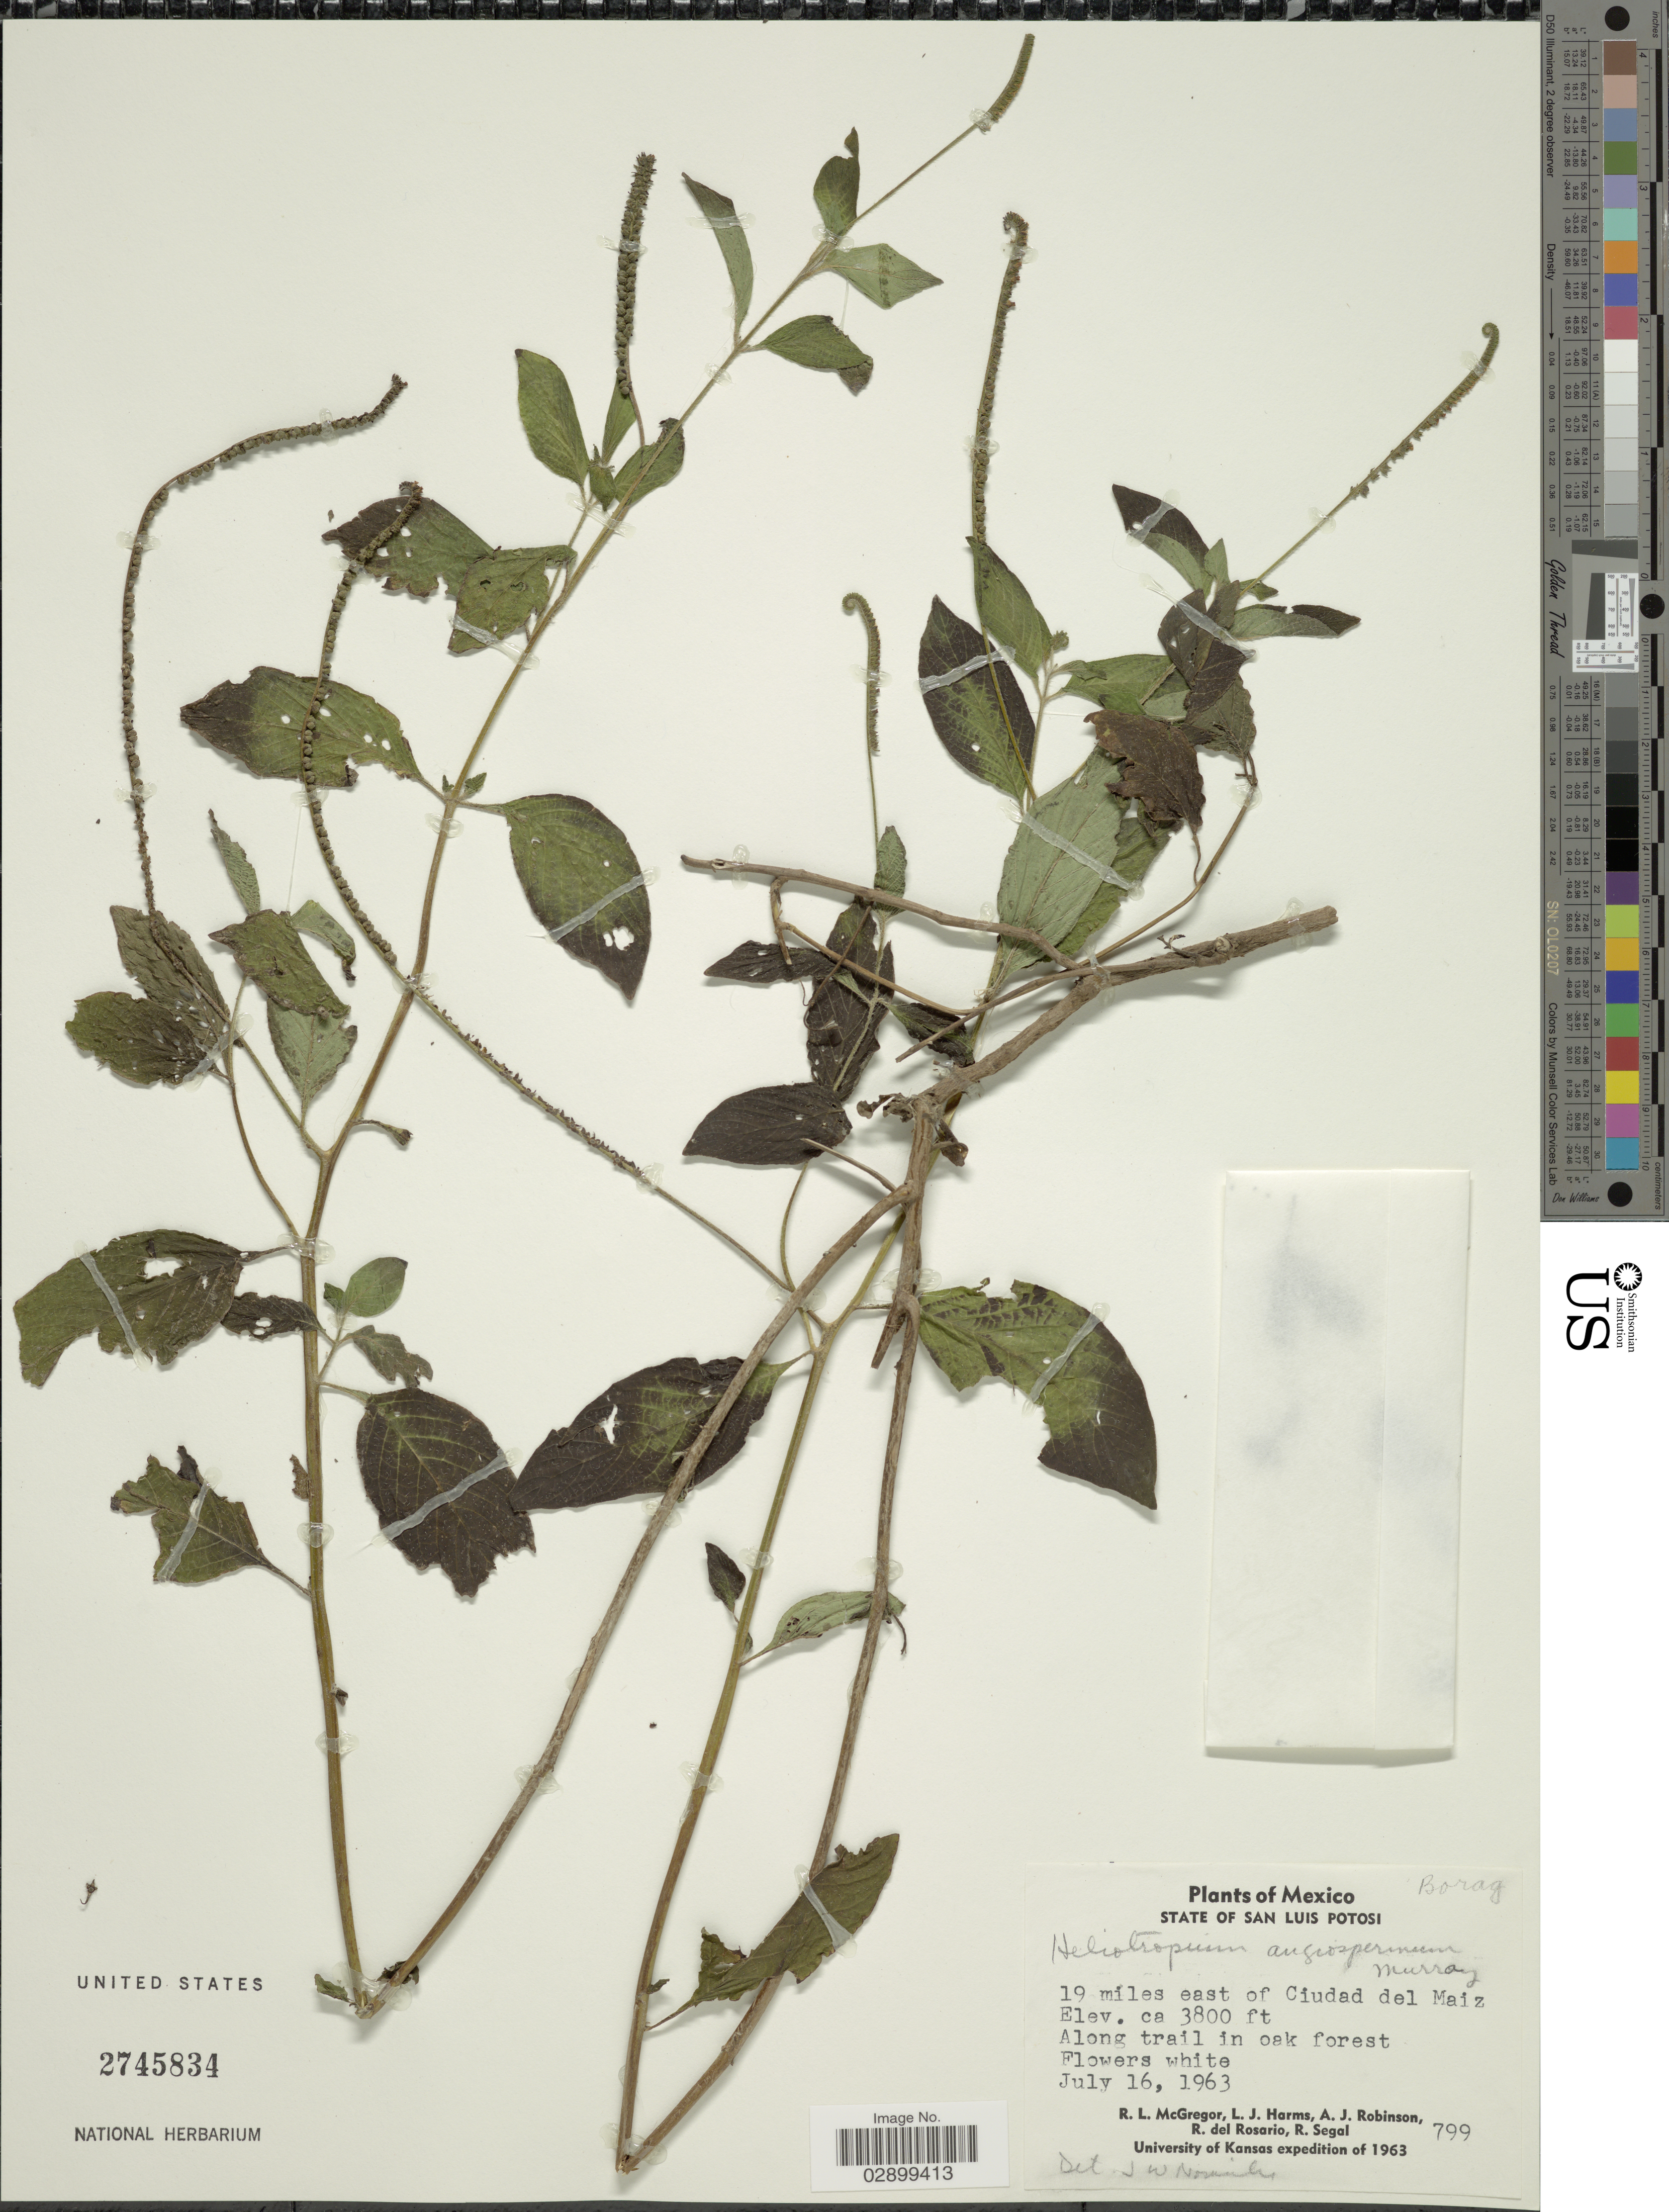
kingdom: Plantae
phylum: Tracheophyta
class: Magnoliopsida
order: Boraginales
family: Heliotropiaceae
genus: Heliotropium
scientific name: Heliotropium angiospermum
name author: Murray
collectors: R. McGregor, L. Harms & A. J. Robinson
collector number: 799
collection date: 1963-07-16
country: Mexico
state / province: San Luis Potosí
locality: State of San Luis Potosi. 19 miles east of Ciudad del Maiz.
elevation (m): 1158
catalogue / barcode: US 2745834